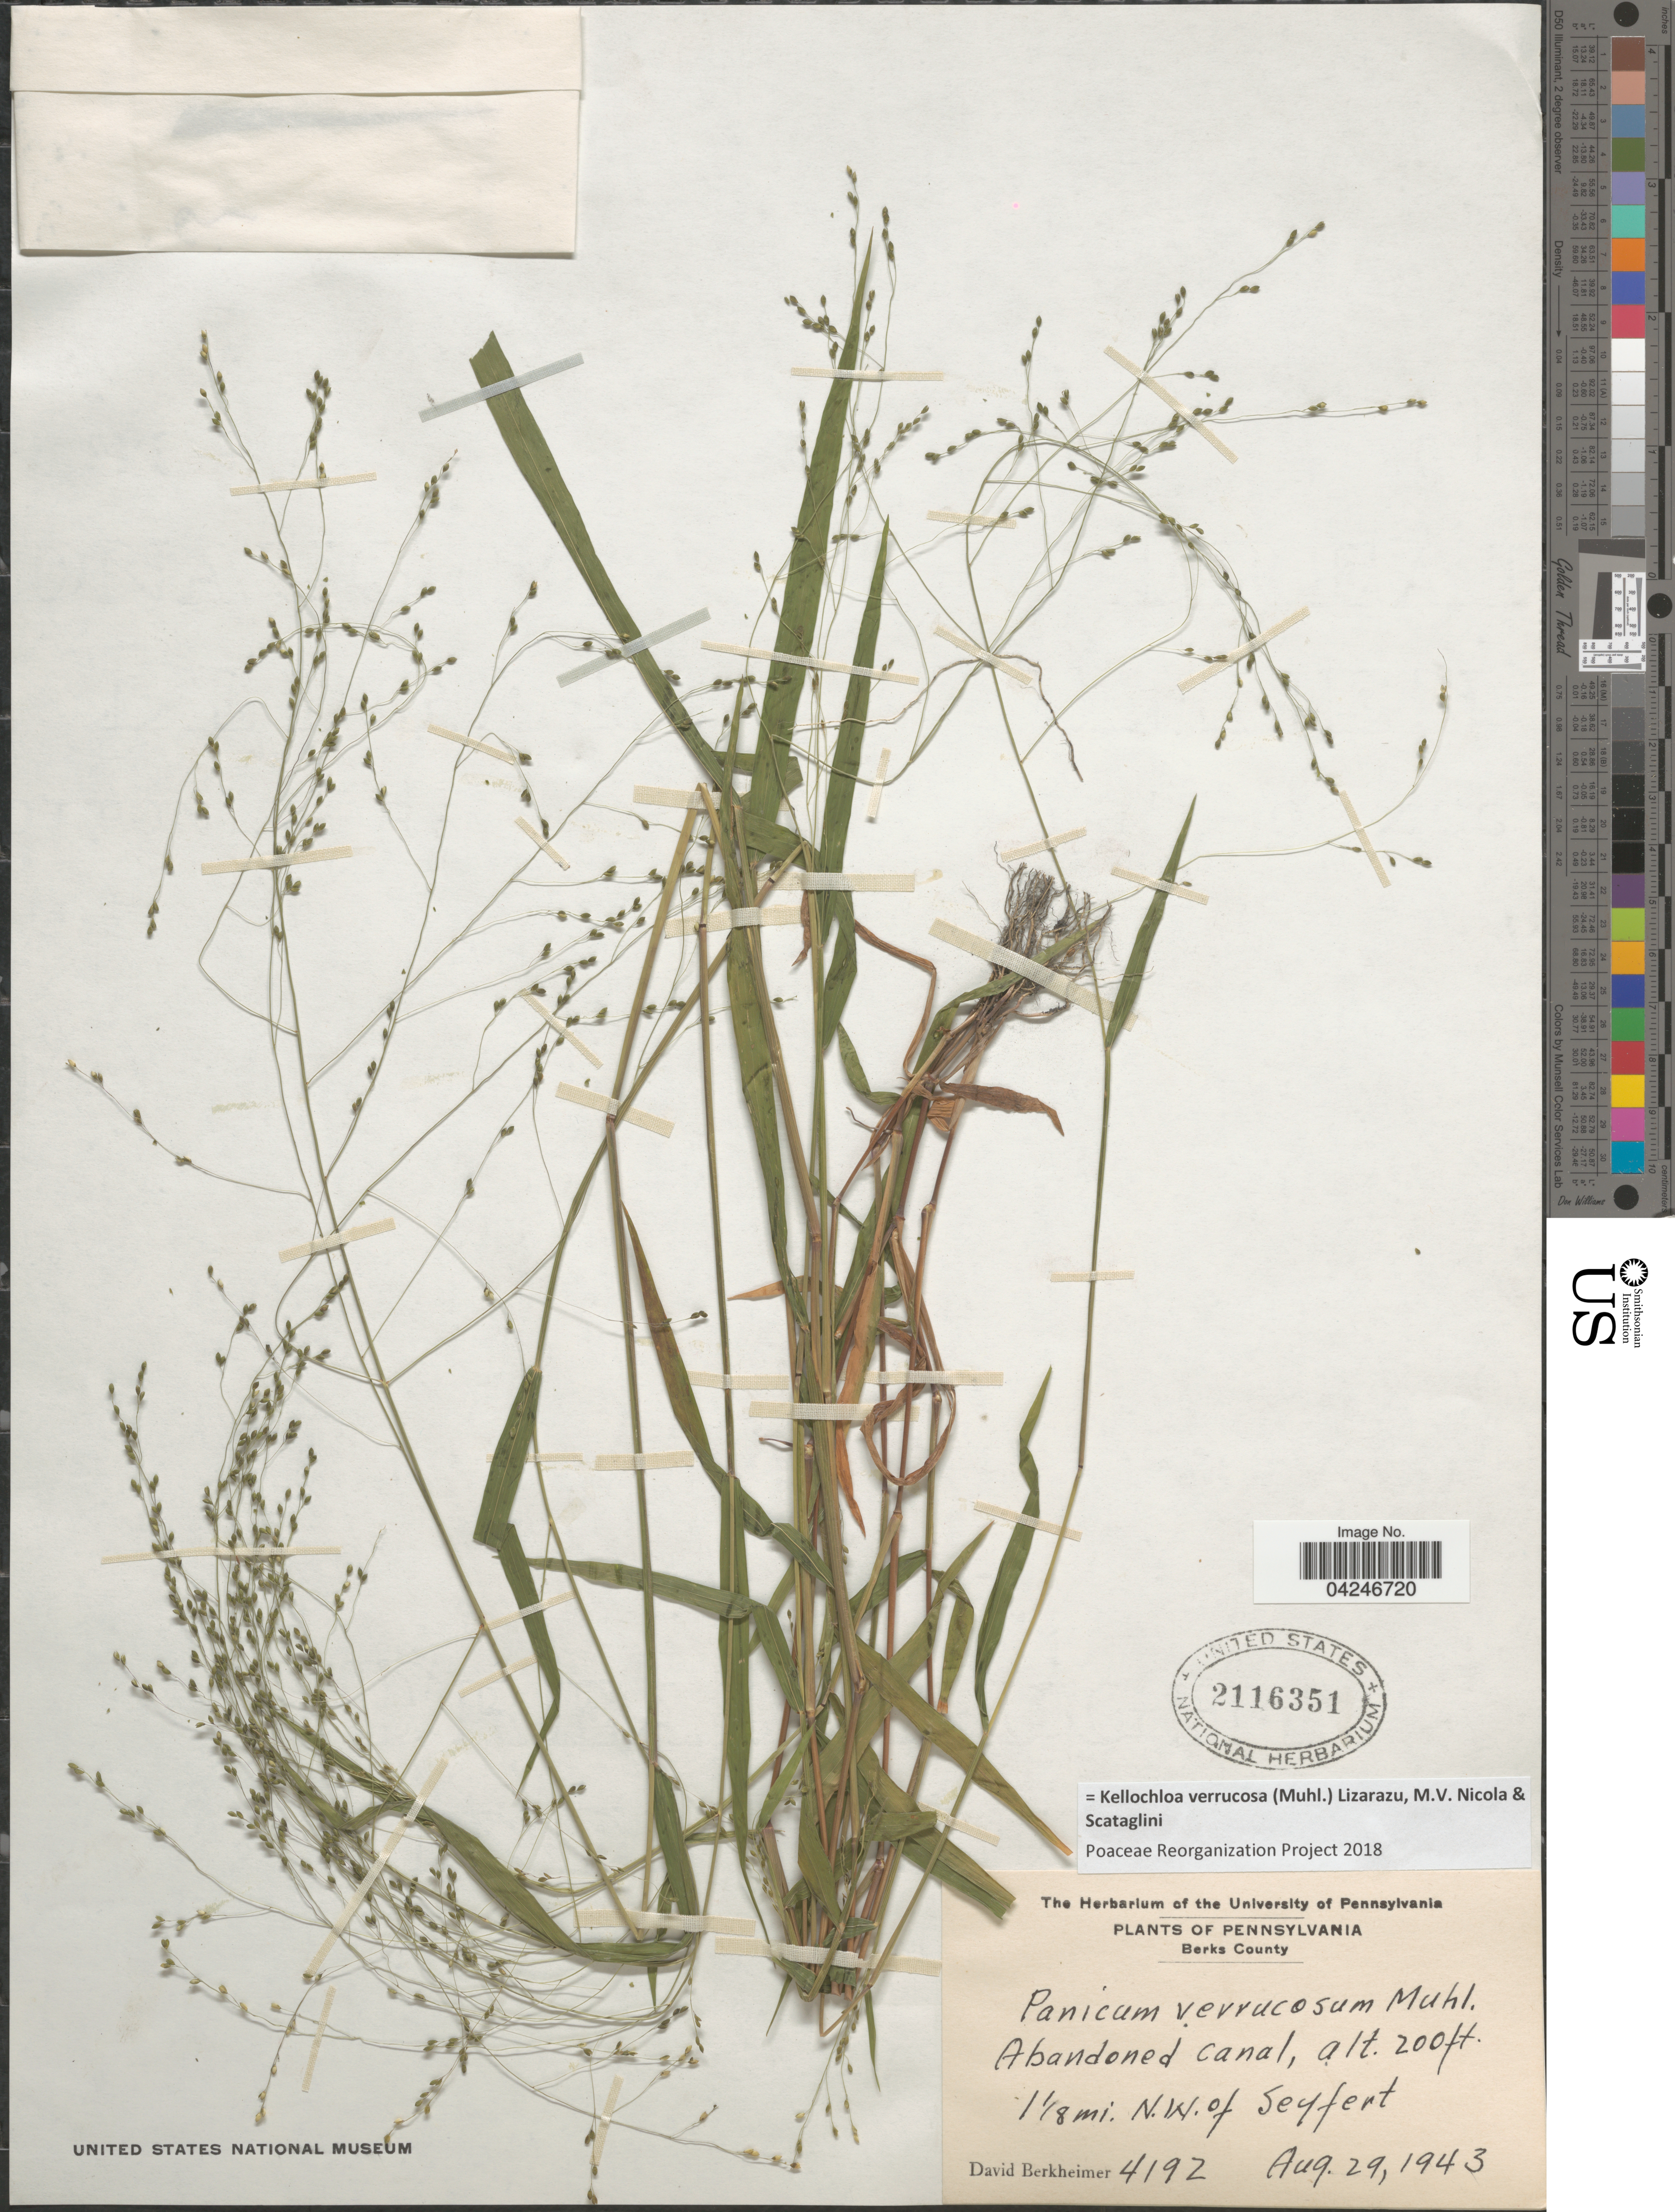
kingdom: Plantae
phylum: Tracheophyta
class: Liliopsida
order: Poales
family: Poaceae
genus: Kellochloa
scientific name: Kellochloa verrucosa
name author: (Muhl.) Lizarazu et al.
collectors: D. Berkheimer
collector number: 4192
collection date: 1943-08-29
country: United States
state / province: Pennsylvania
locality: Berks County. 1⅛ mi. N.W. of Seyfert.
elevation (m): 61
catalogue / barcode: US 2116351